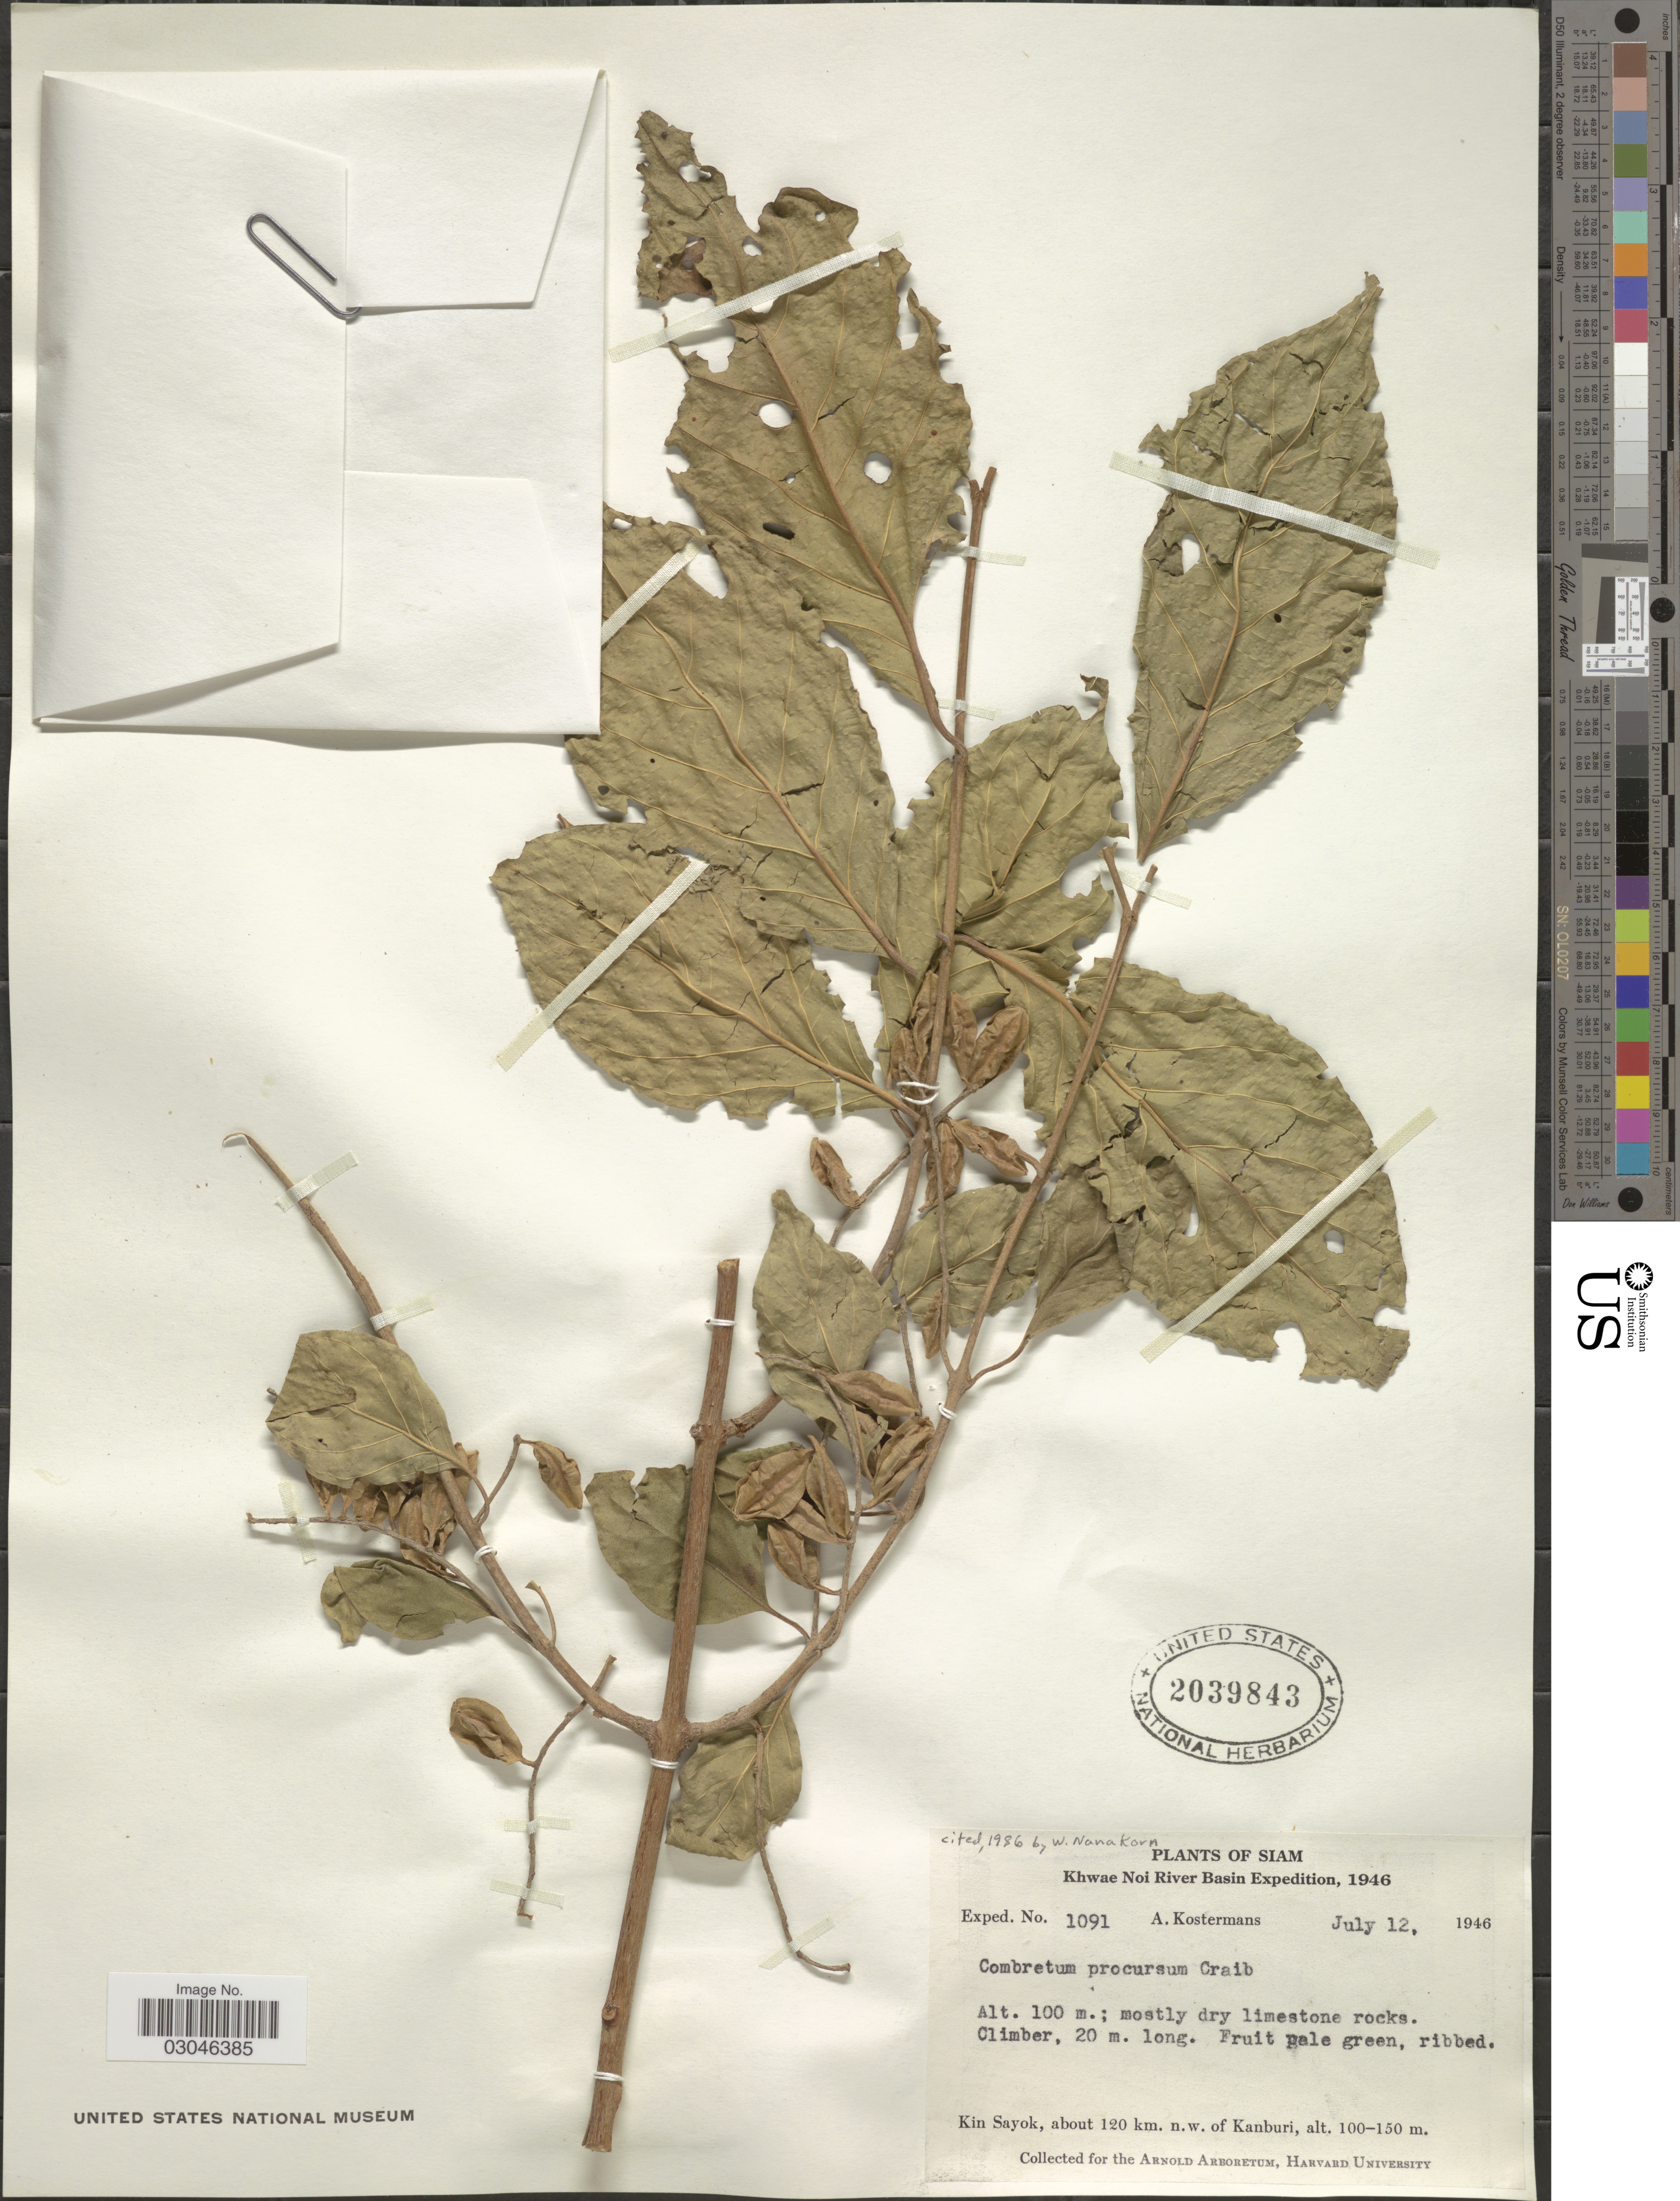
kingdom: Plantae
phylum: Tracheophyta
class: Magnoliopsida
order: Myrtales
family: Combretaceae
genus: Combretum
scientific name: Combretum procursum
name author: Craib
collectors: A. J. G. Kostermans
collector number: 1091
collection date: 1946-07-12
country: Thailand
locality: Siam. Khwae Noi River Basin. Kin Sayok, about 120 km. n.w. of Kanburi.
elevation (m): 100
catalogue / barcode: US 2039843